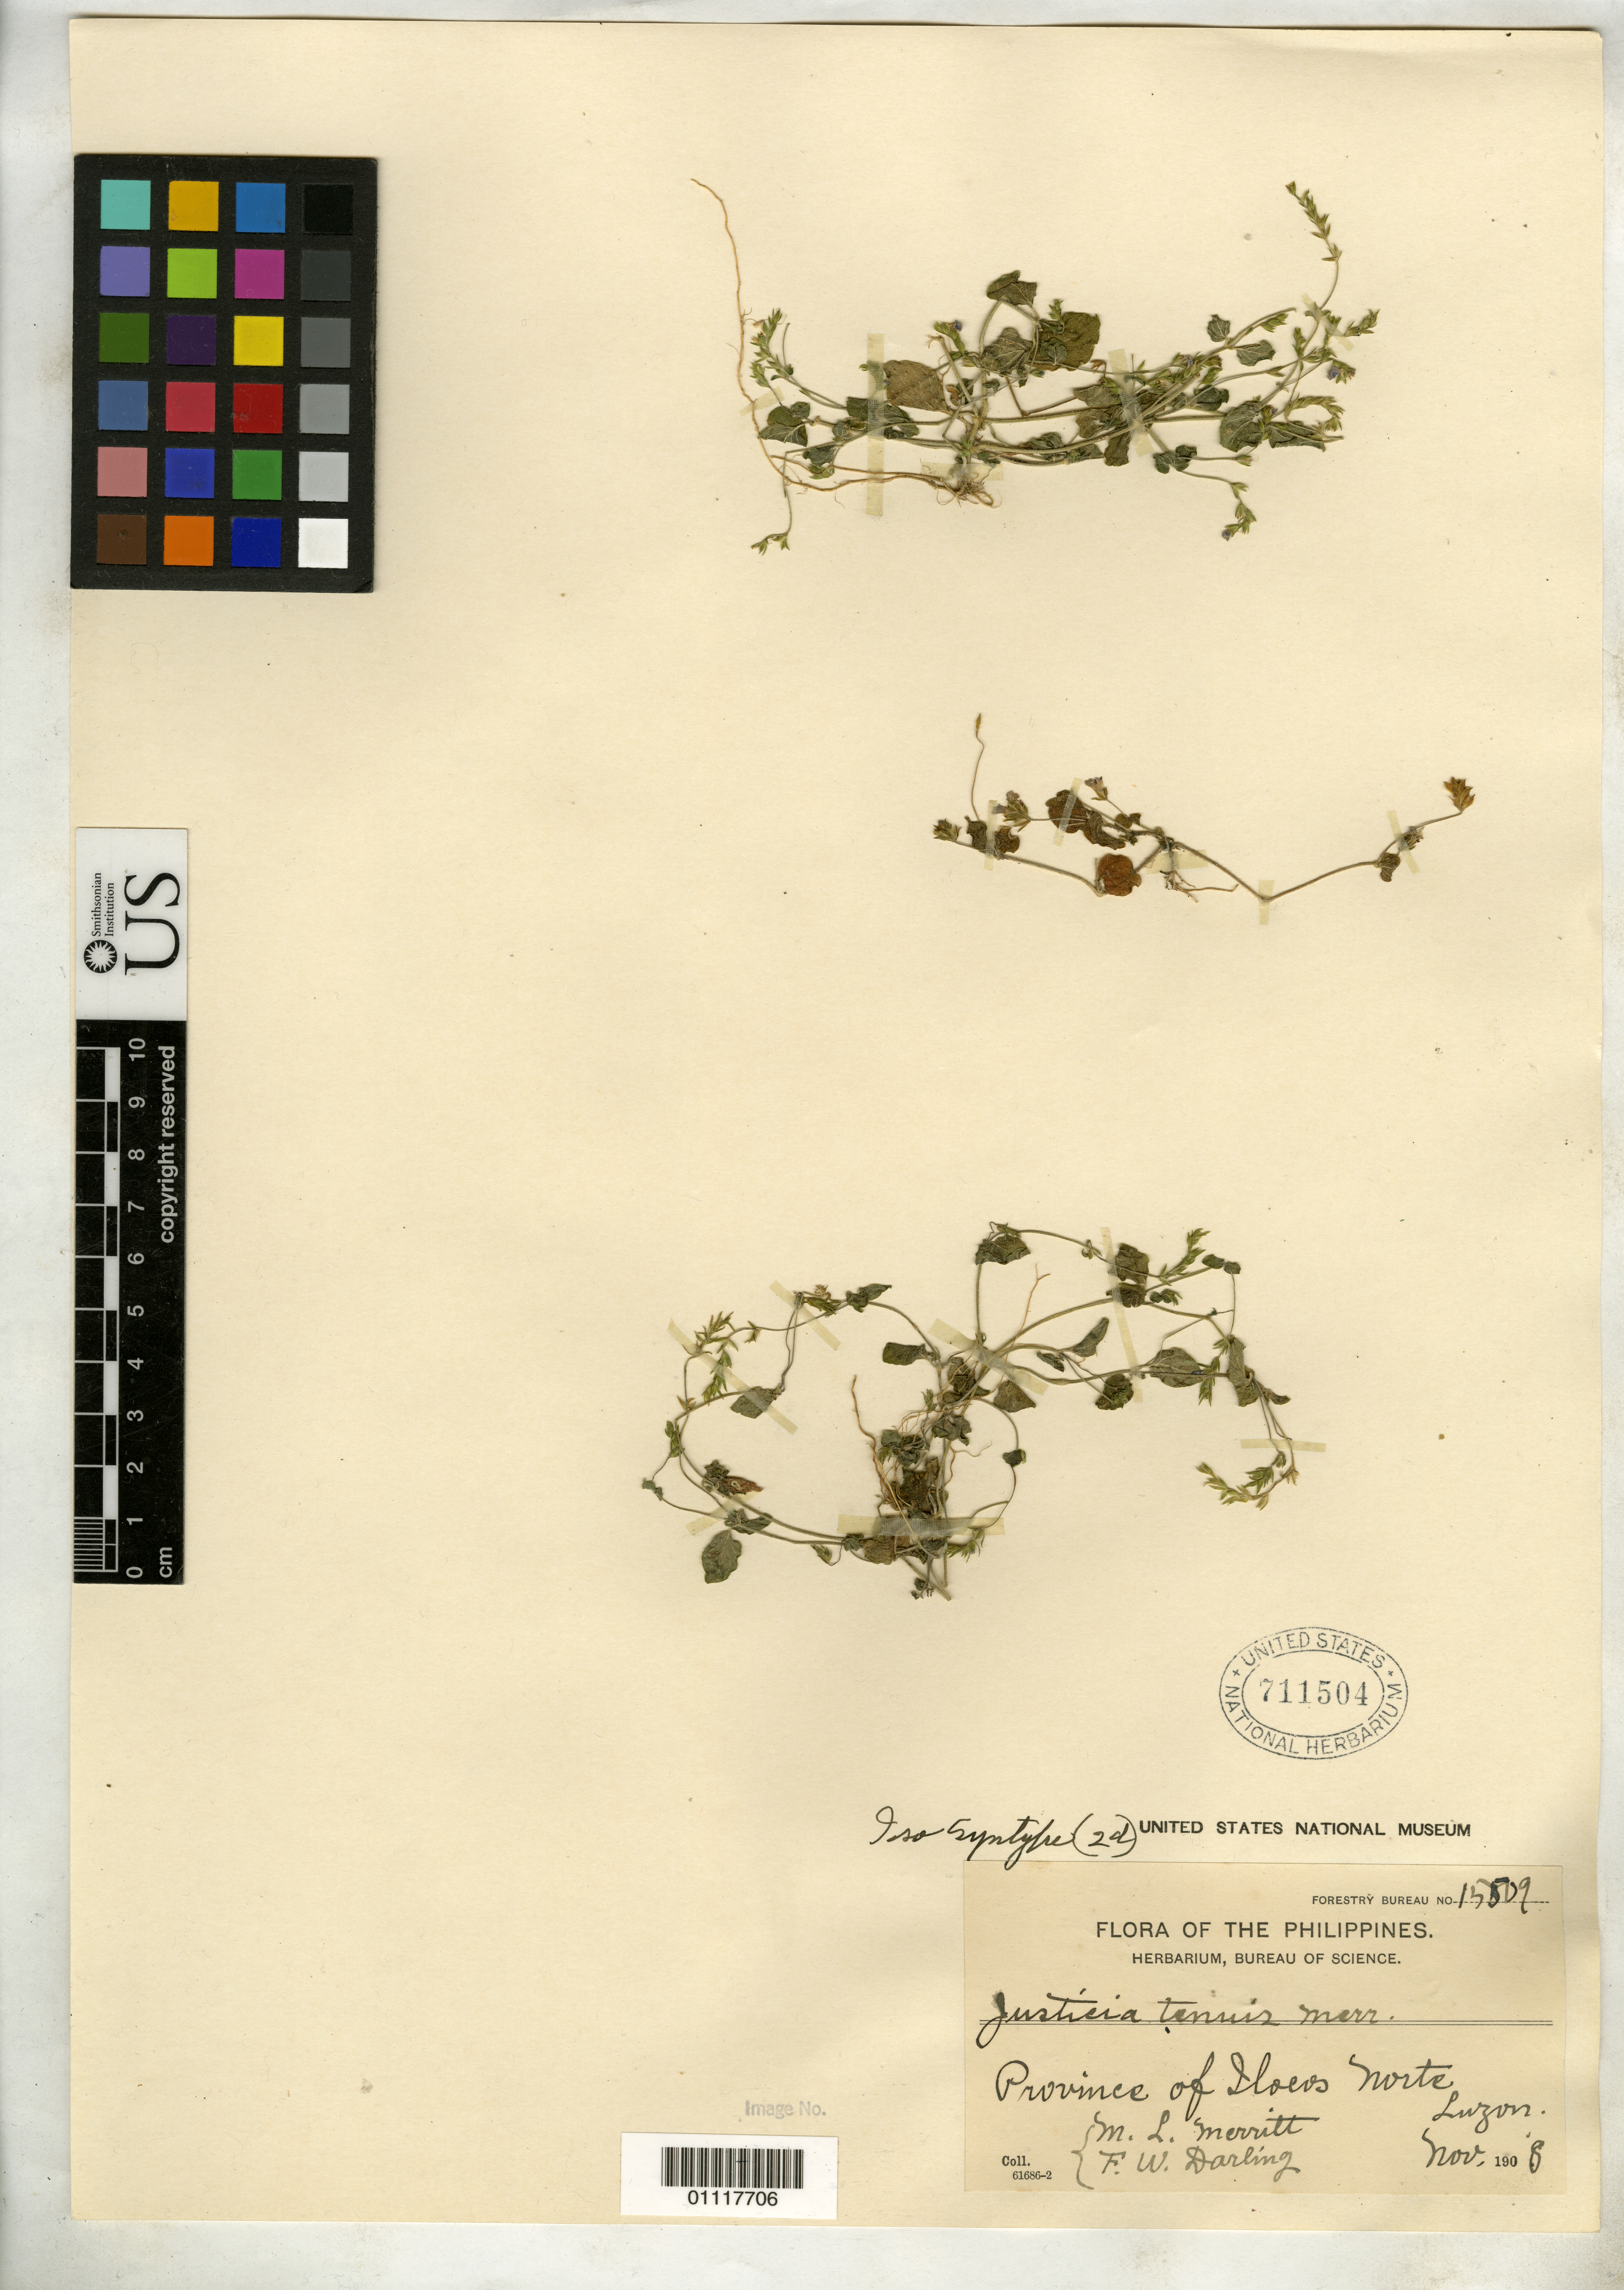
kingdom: Plantae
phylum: Tracheophyta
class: Magnoliopsida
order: Lamiales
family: Acanthaceae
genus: Justicia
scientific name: Justicia tenuis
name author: Merr.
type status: Isosyntype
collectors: M. L. Merritt & F. Darling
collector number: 15509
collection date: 1908-11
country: Philippines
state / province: Ilocos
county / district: Ilocos Norte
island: Luzon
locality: Province of Ilocos Norte, Luzon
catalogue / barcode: US 711504